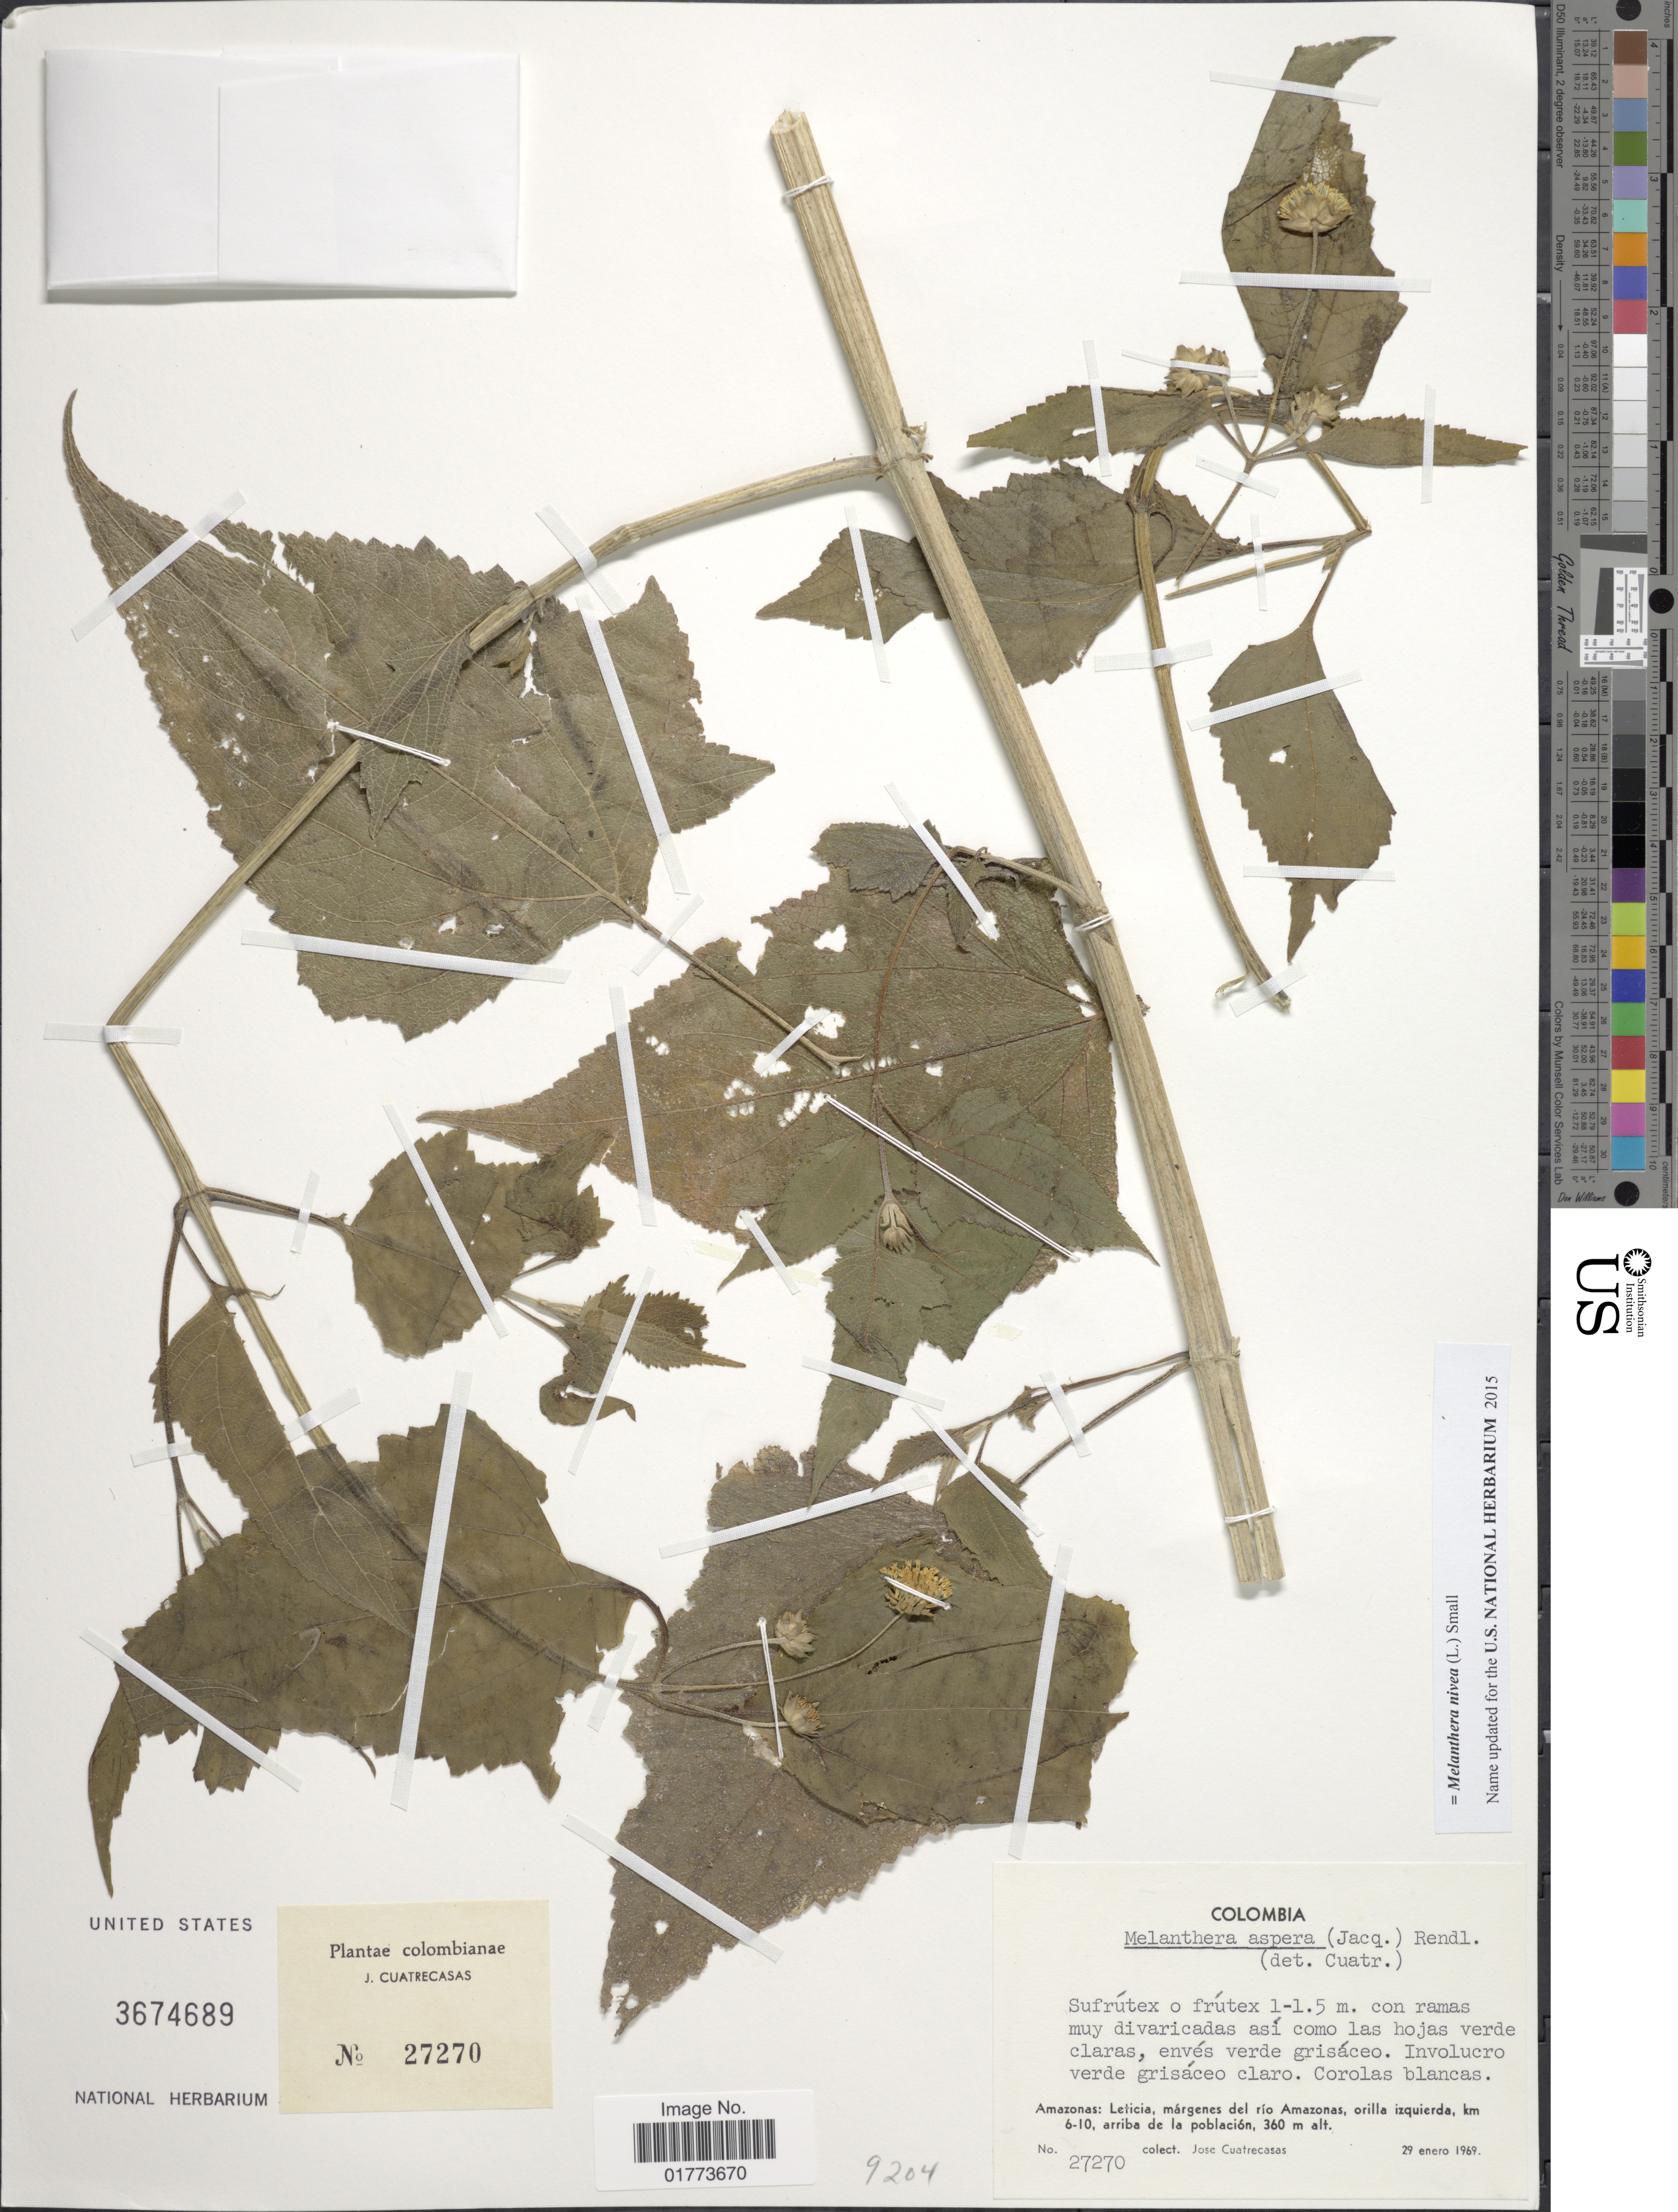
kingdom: Plantae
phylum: Tracheophyta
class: Magnoliopsida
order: Asterales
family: Asteraceae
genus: Melanthera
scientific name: Melanthera nivea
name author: (L.) Small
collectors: J. Cuatrecasas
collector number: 27270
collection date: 1969-01-29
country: Colombia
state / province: Amazônas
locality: Amazonas: Leticia, margenes del rio Amazonas, orilla izquerda, km 6-10,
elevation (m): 360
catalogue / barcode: US 3674689